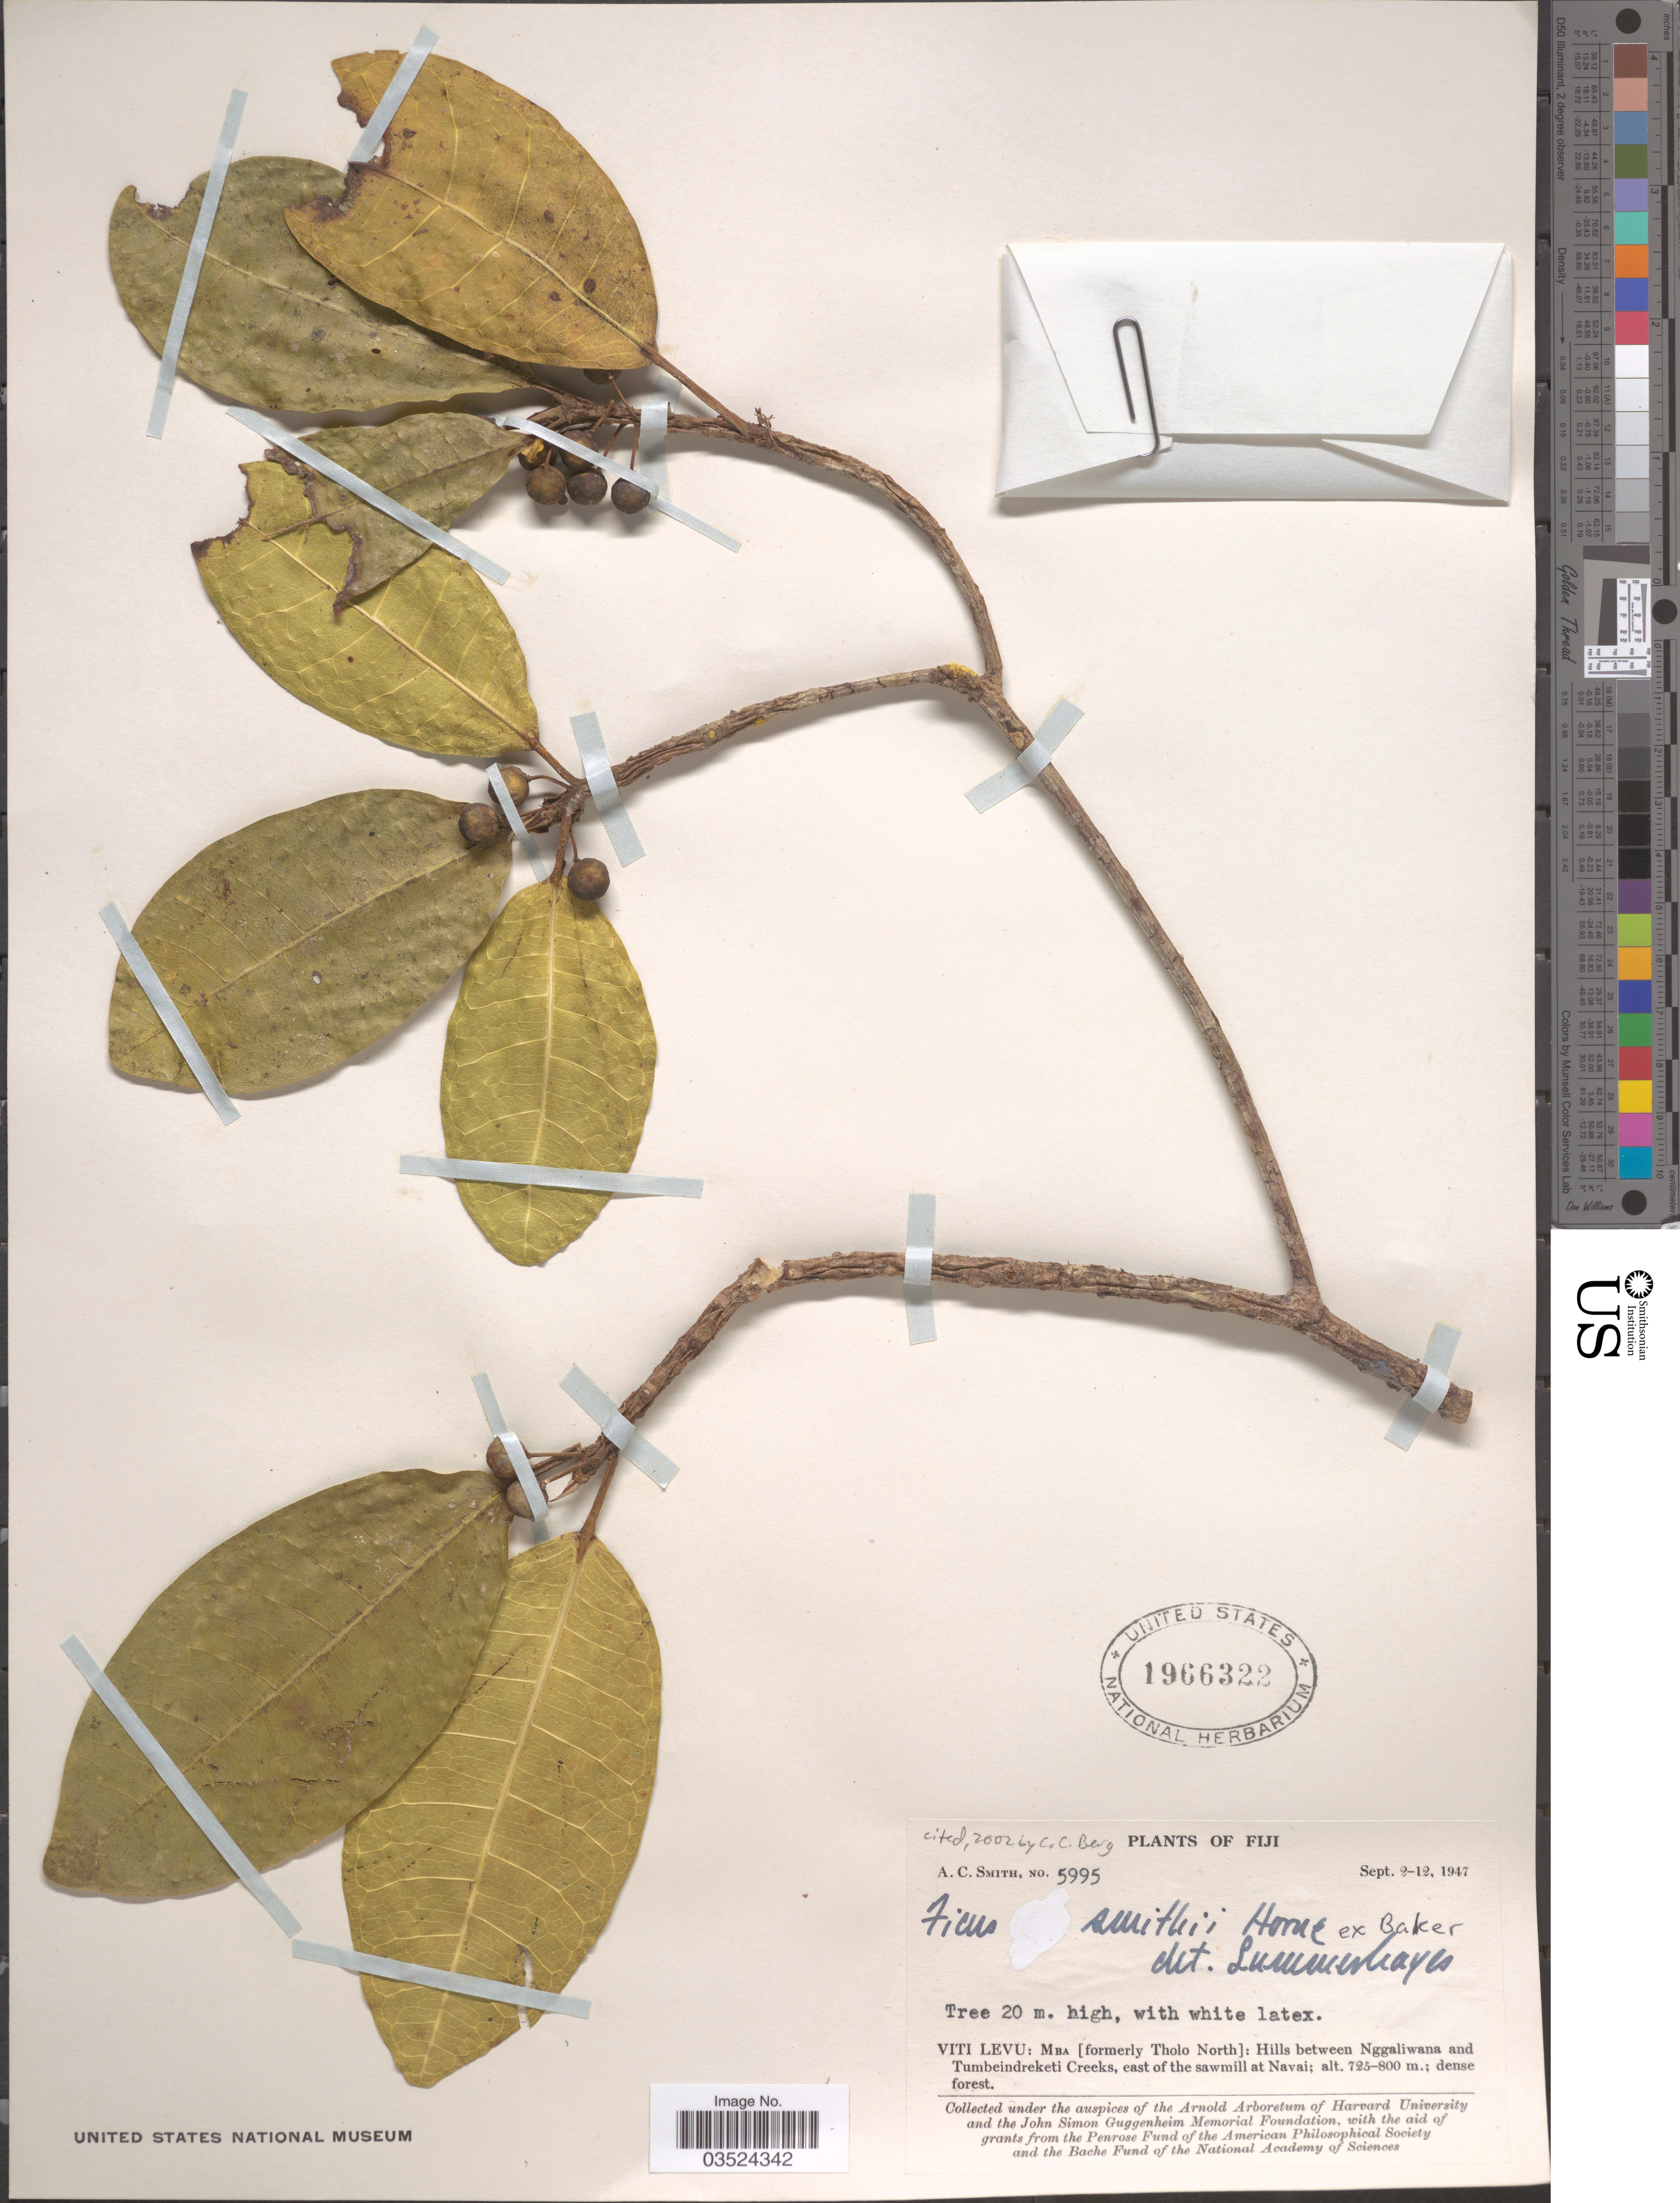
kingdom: Plantae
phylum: Tracheophyta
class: Magnoliopsida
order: Rosales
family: Moraceae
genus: Ficus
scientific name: Ficus smithii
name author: Horne ex Baker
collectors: A. C. Smith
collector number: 5995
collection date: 1947-09-02/1947-09-12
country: Fiji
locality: Viti Levu: Mba [formerly Tholo North]: Hills between Nggaliwana and Tumbeindreketi Creeks, east of the sawmill at Navai.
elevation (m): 725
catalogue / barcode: US 1966322